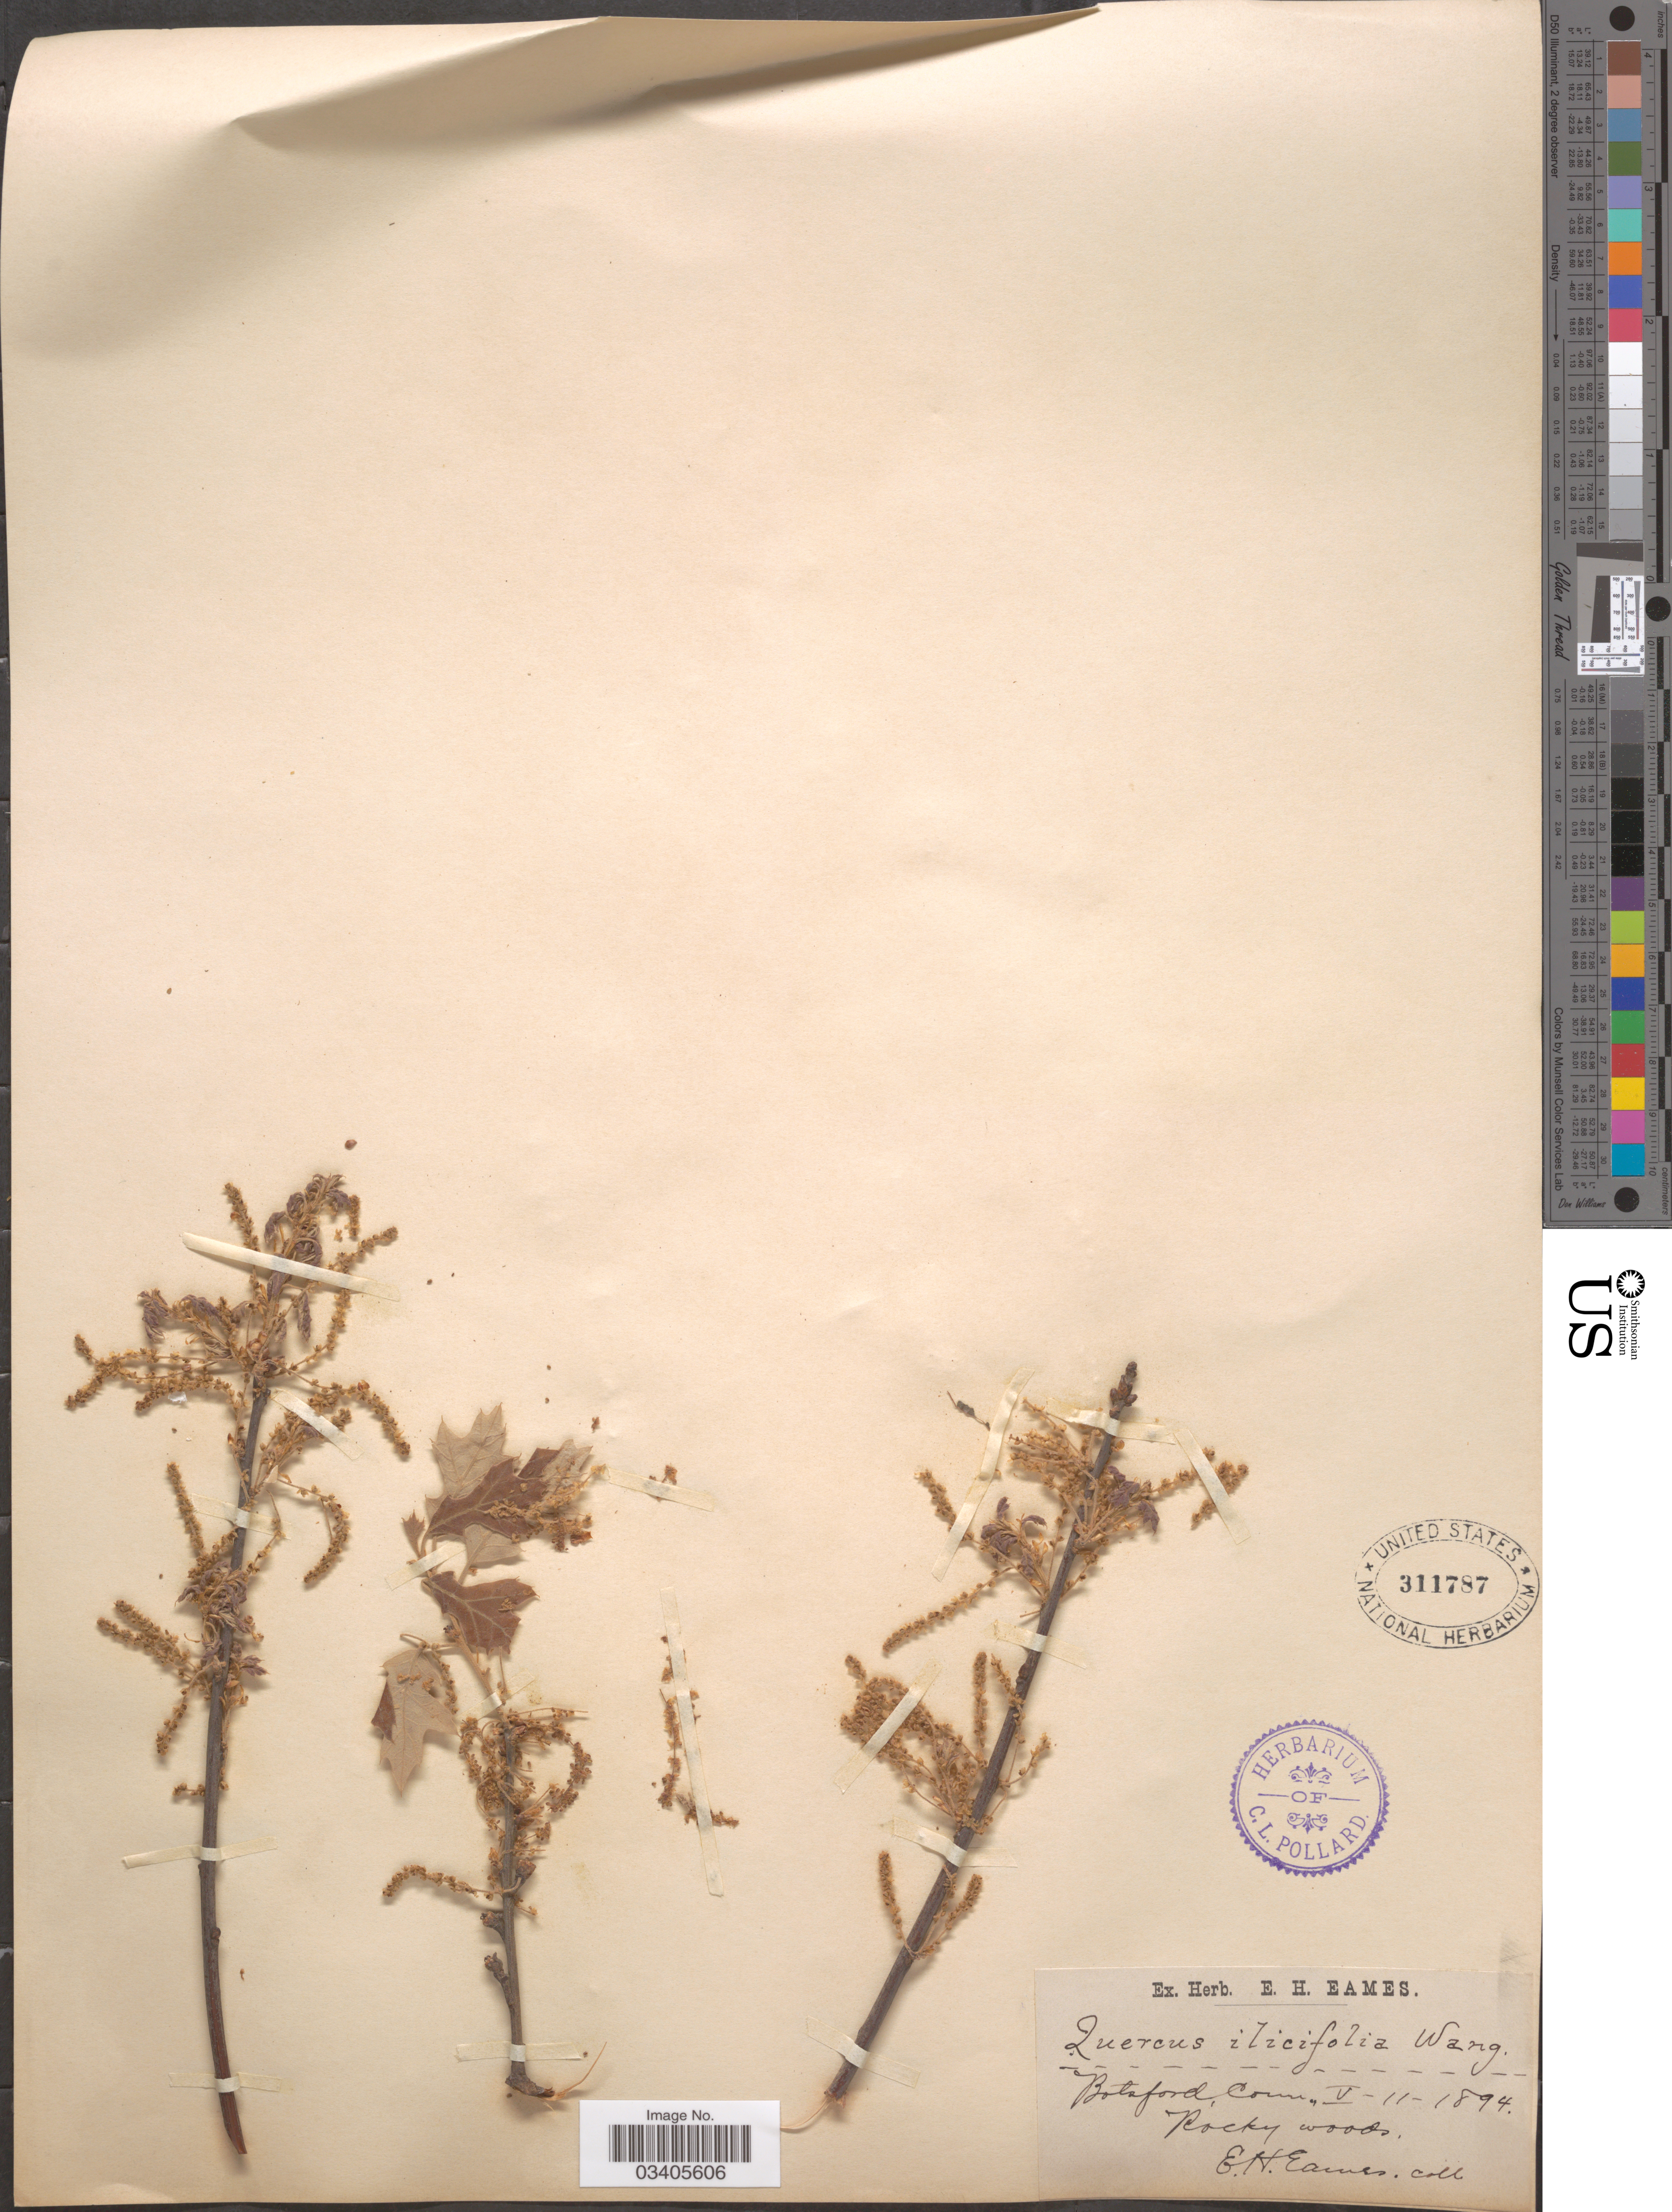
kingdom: Plantae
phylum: Tracheophyta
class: Magnoliopsida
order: Fagales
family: Fagaceae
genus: Quercus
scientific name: Quercus ilicifolia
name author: Wangenh.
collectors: E. H. Eames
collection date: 1894-05-11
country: United States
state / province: Connecticut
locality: Botsford.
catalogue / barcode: US 311787